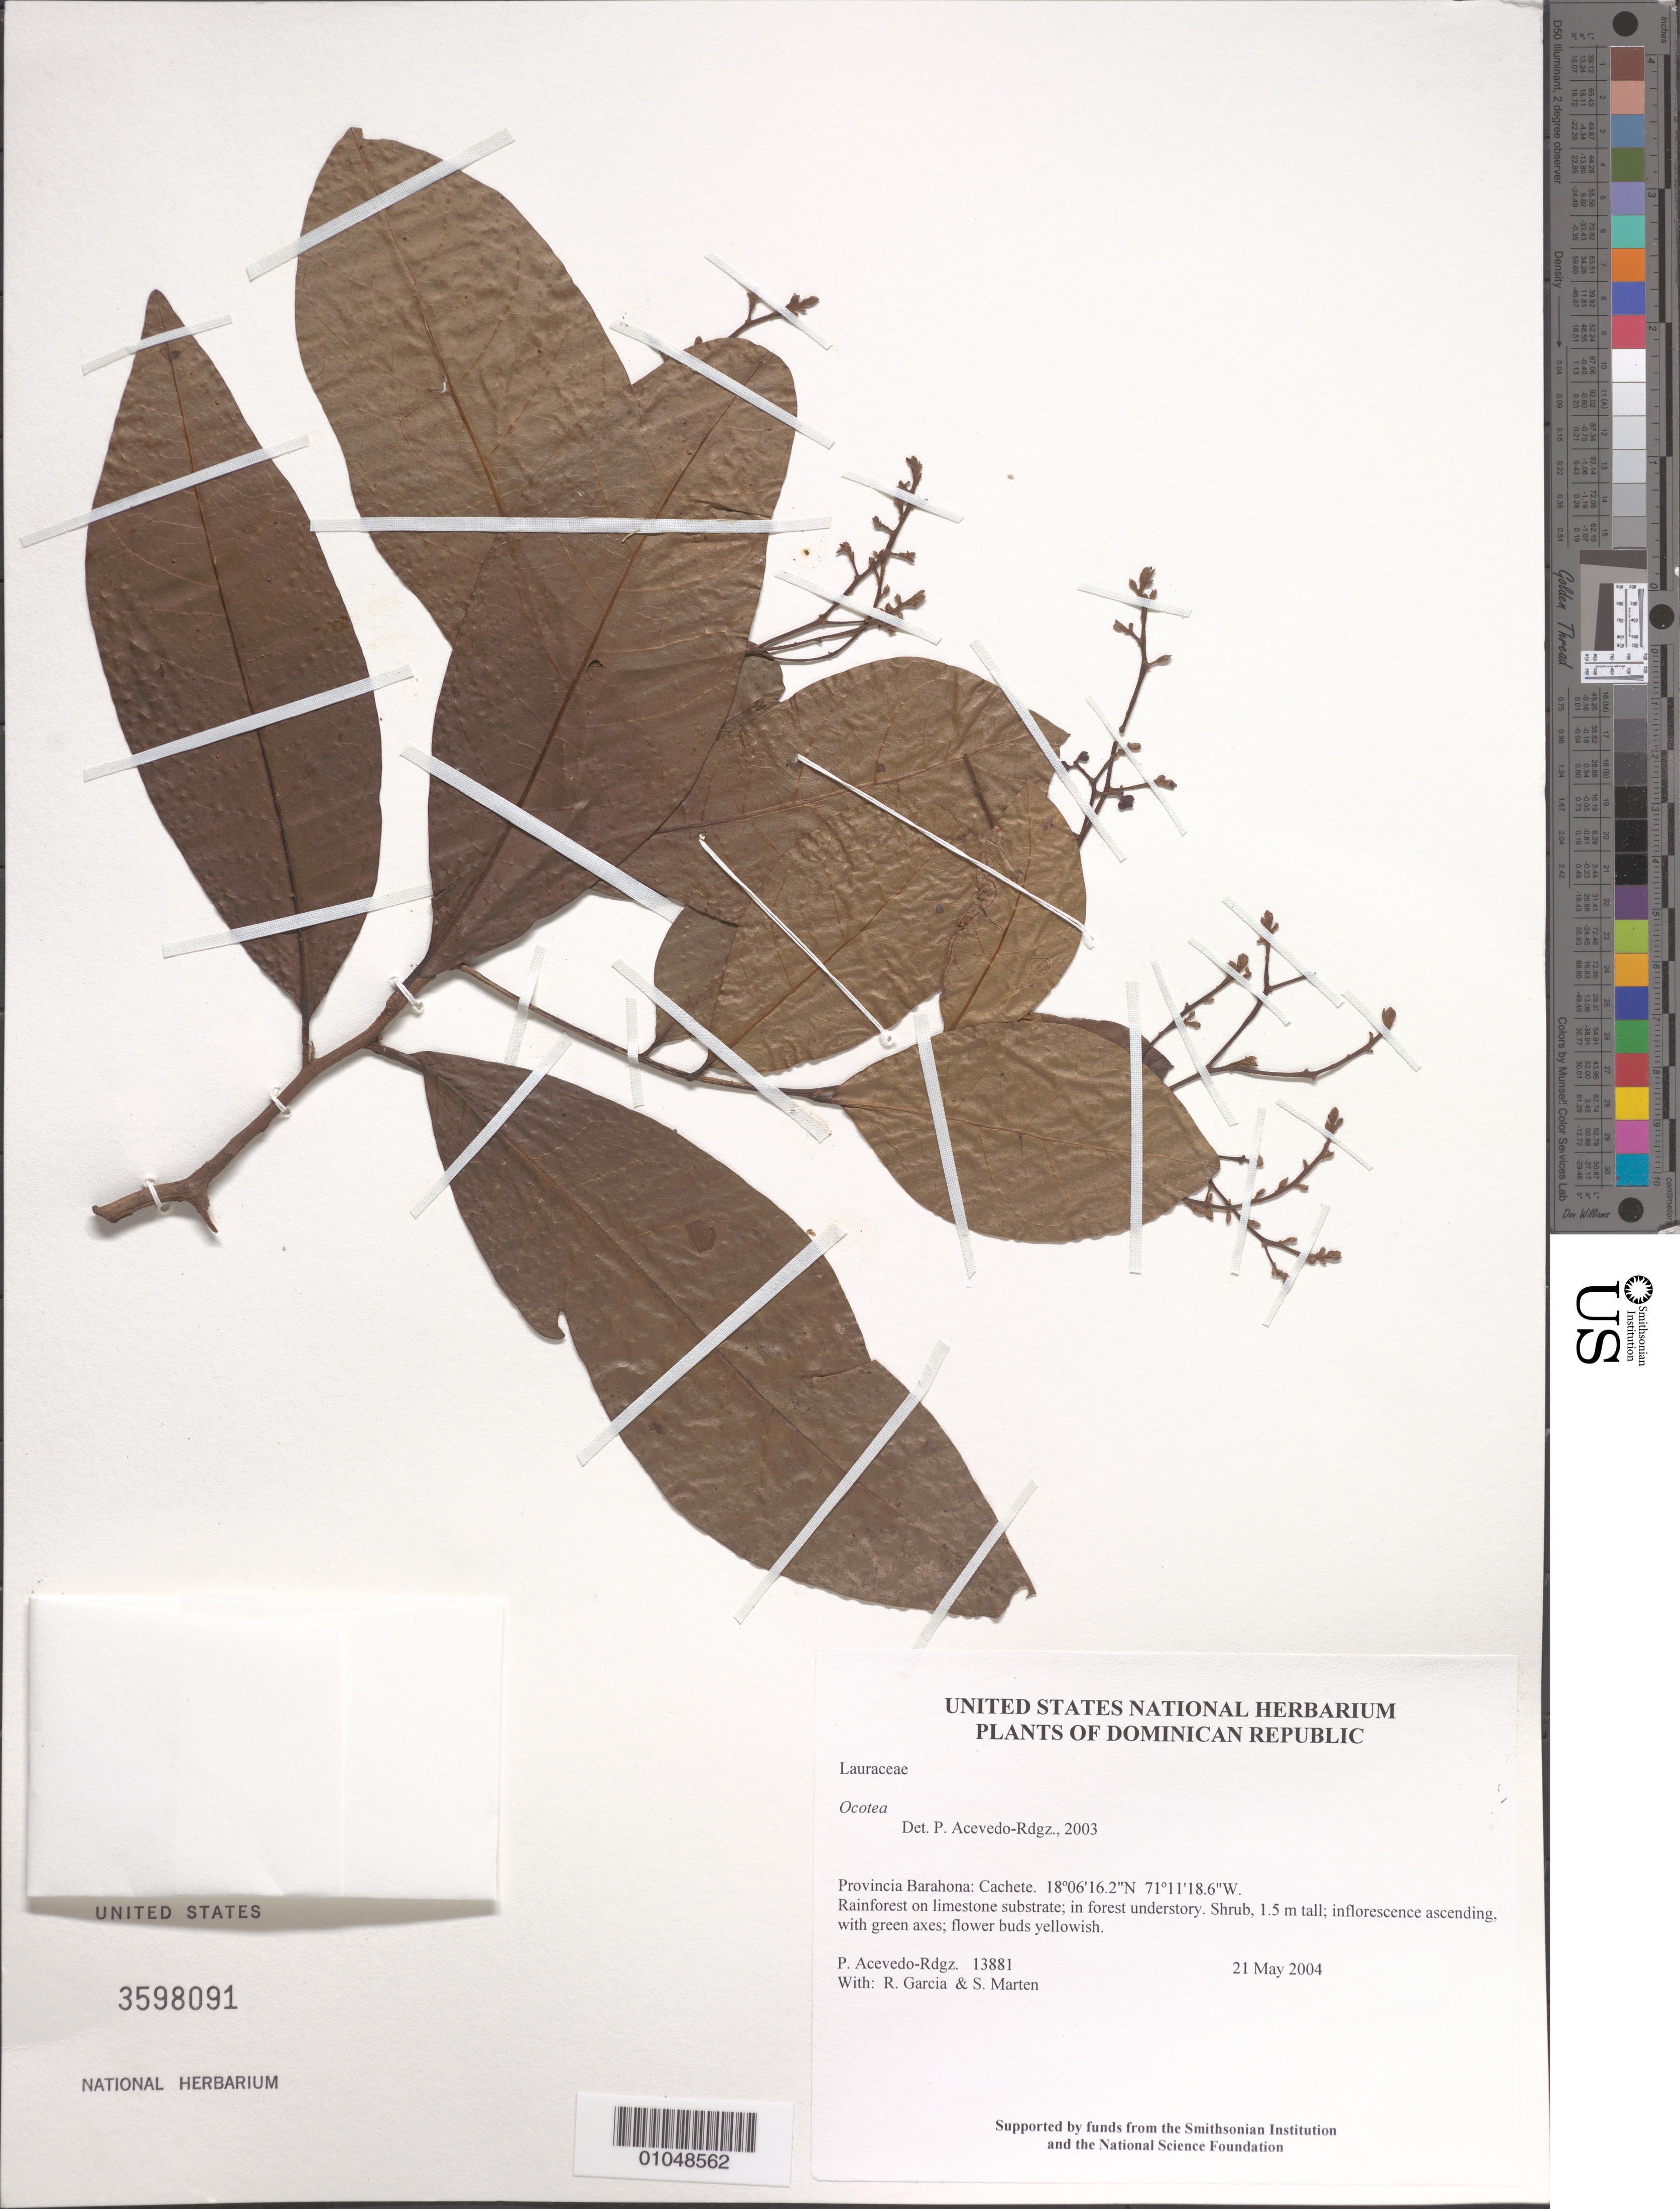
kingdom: Plantae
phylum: Tracheophyta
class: Magnoliopsida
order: Laurales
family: Lauraceae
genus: Beilschmiedia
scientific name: Beilschmiedia pendula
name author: (Sw.) Hemsl.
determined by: Acevedo-Rodriguez, P., (US), Smithsonian Institution - National Museum of Natural History (UNITED STATES)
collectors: P. Acevedo-Rodr., R. G. García & S. Marten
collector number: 13881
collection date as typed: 21 May 2004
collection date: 2004-05-21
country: Dominican Republic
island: Hispaniola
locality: Provincia Barahona: Cachete.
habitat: Rainforest on limestone substrate; in forest understory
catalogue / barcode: US 3598091